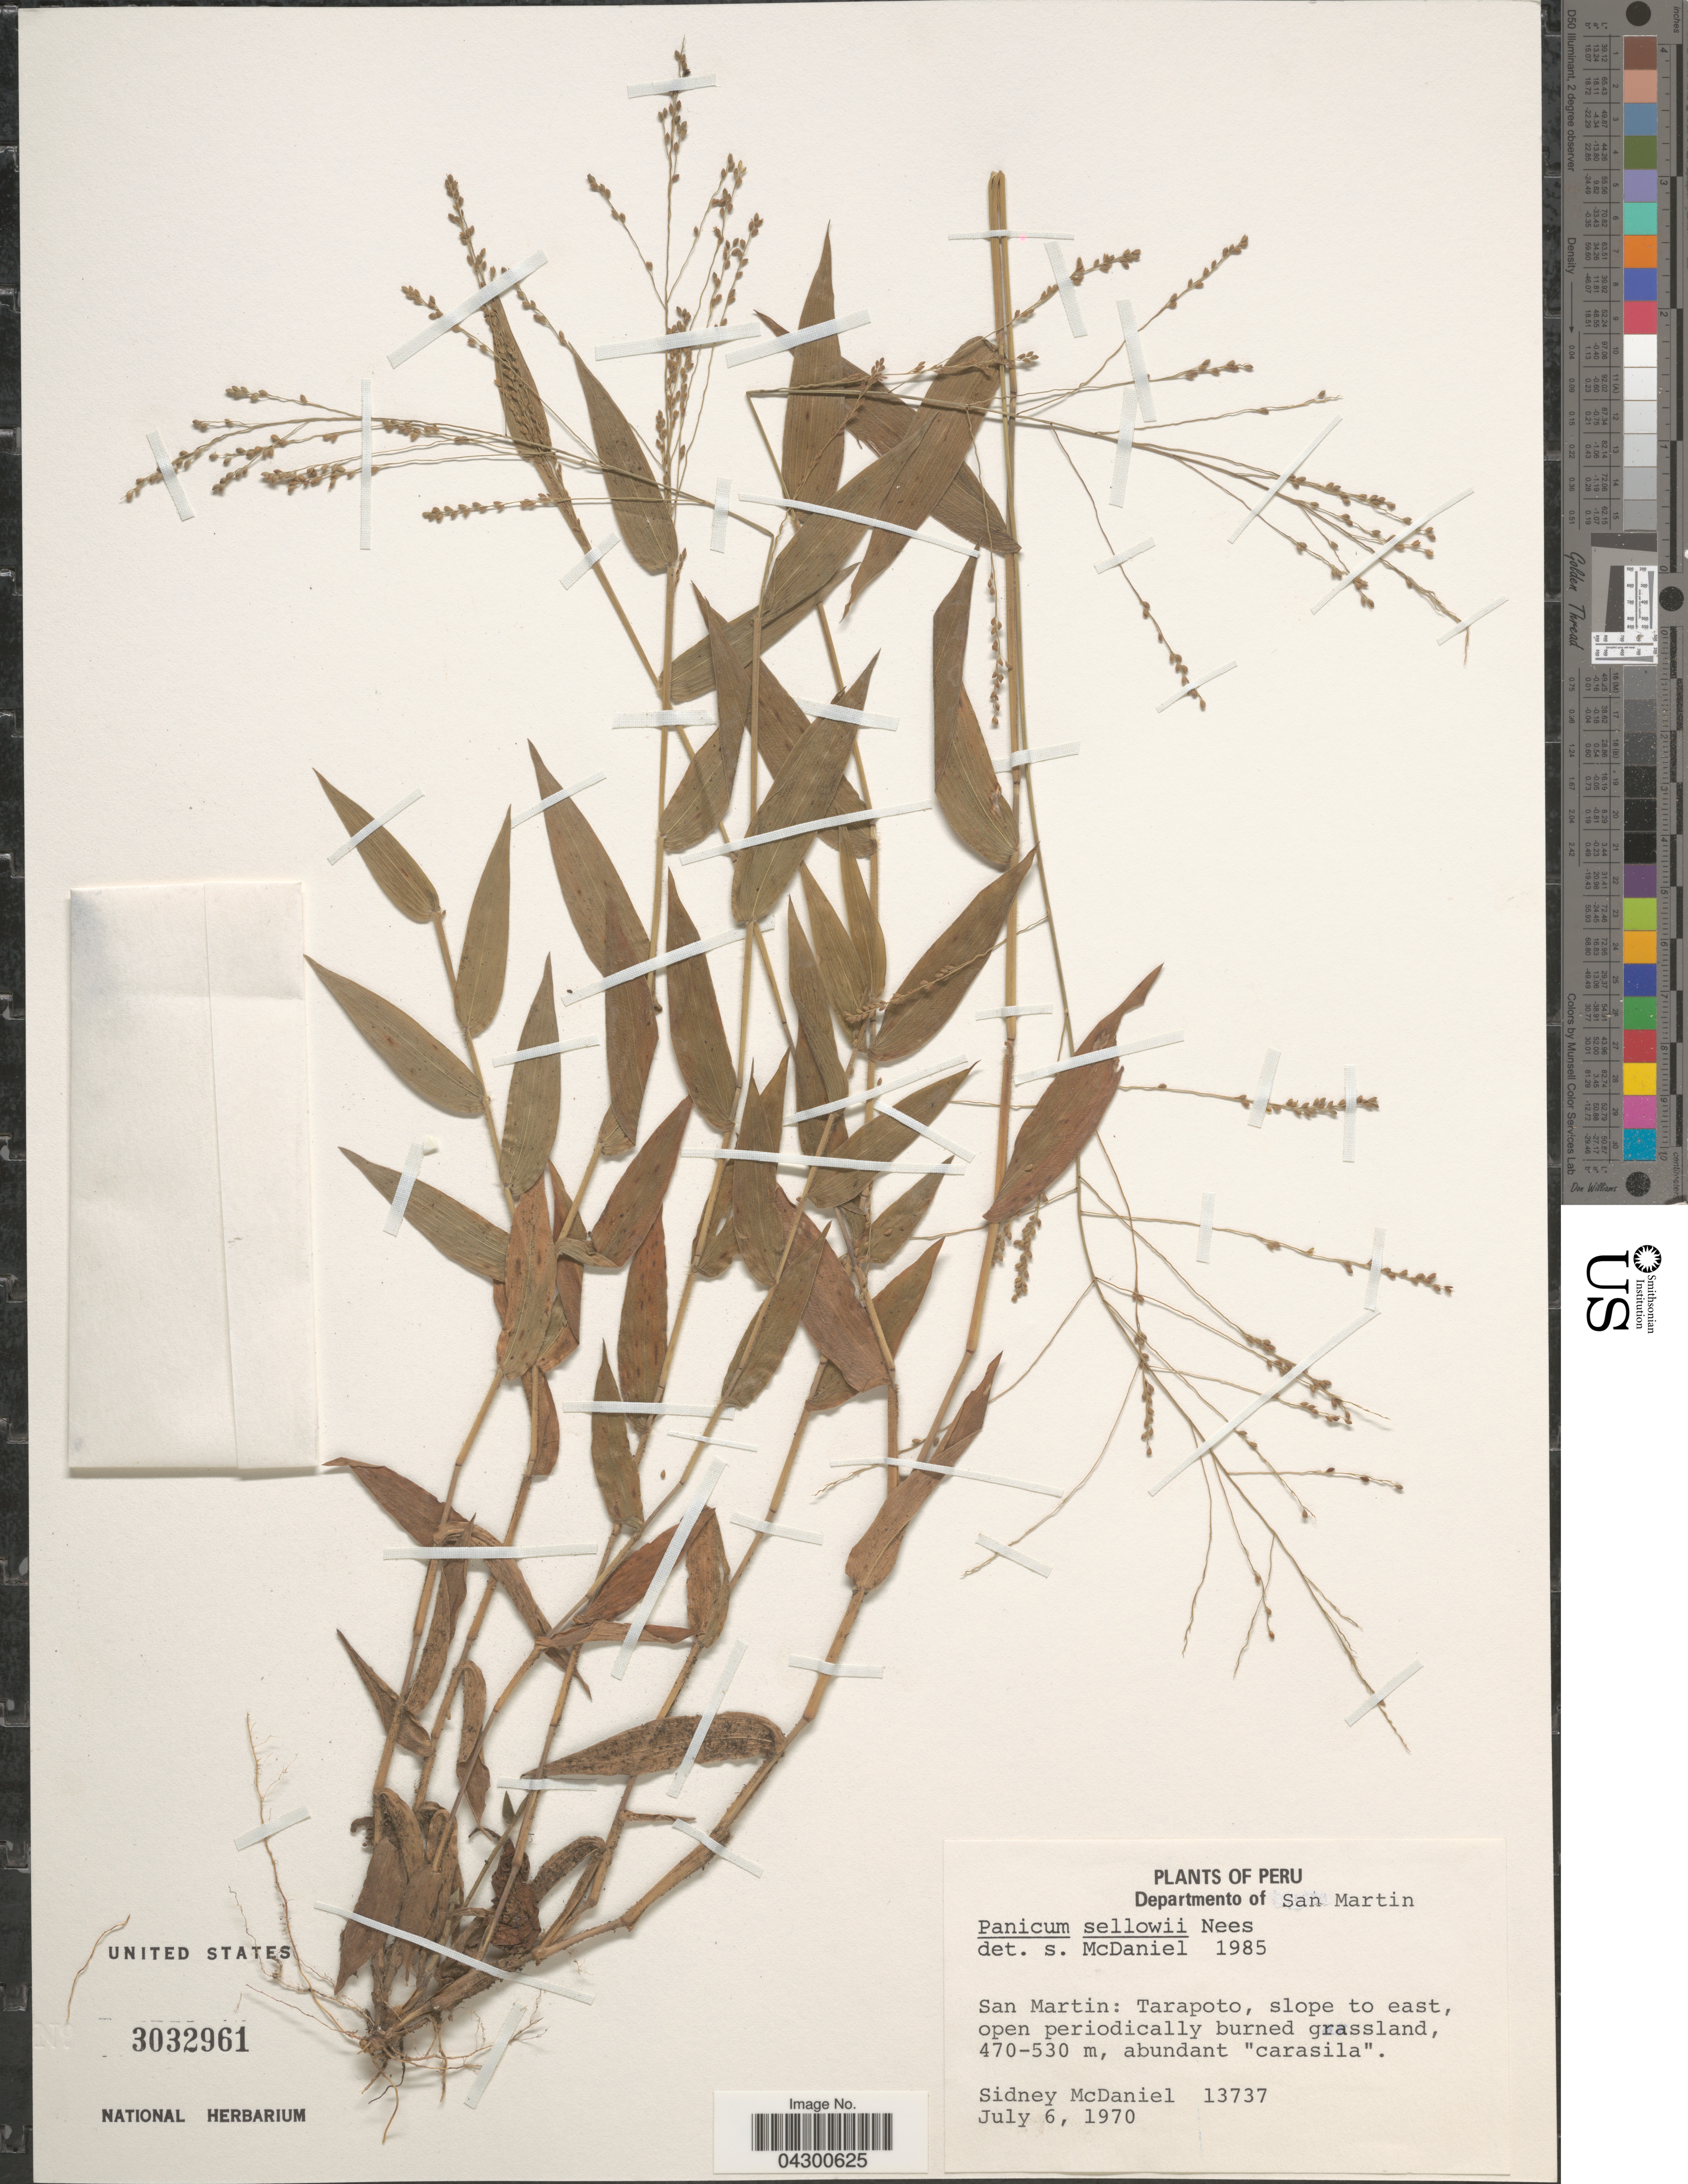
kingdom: Plantae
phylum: Tracheophyta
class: Liliopsida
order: Poales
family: Poaceae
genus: Panicum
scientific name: Panicum sellowii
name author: Nees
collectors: S. McDaniel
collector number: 13737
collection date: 1970-07-06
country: Peru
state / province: San Martín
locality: Departamento of San Martin. San Martin: Tarapoto, slope to east, open periodically burned grassland.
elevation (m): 470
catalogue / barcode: US 3032961